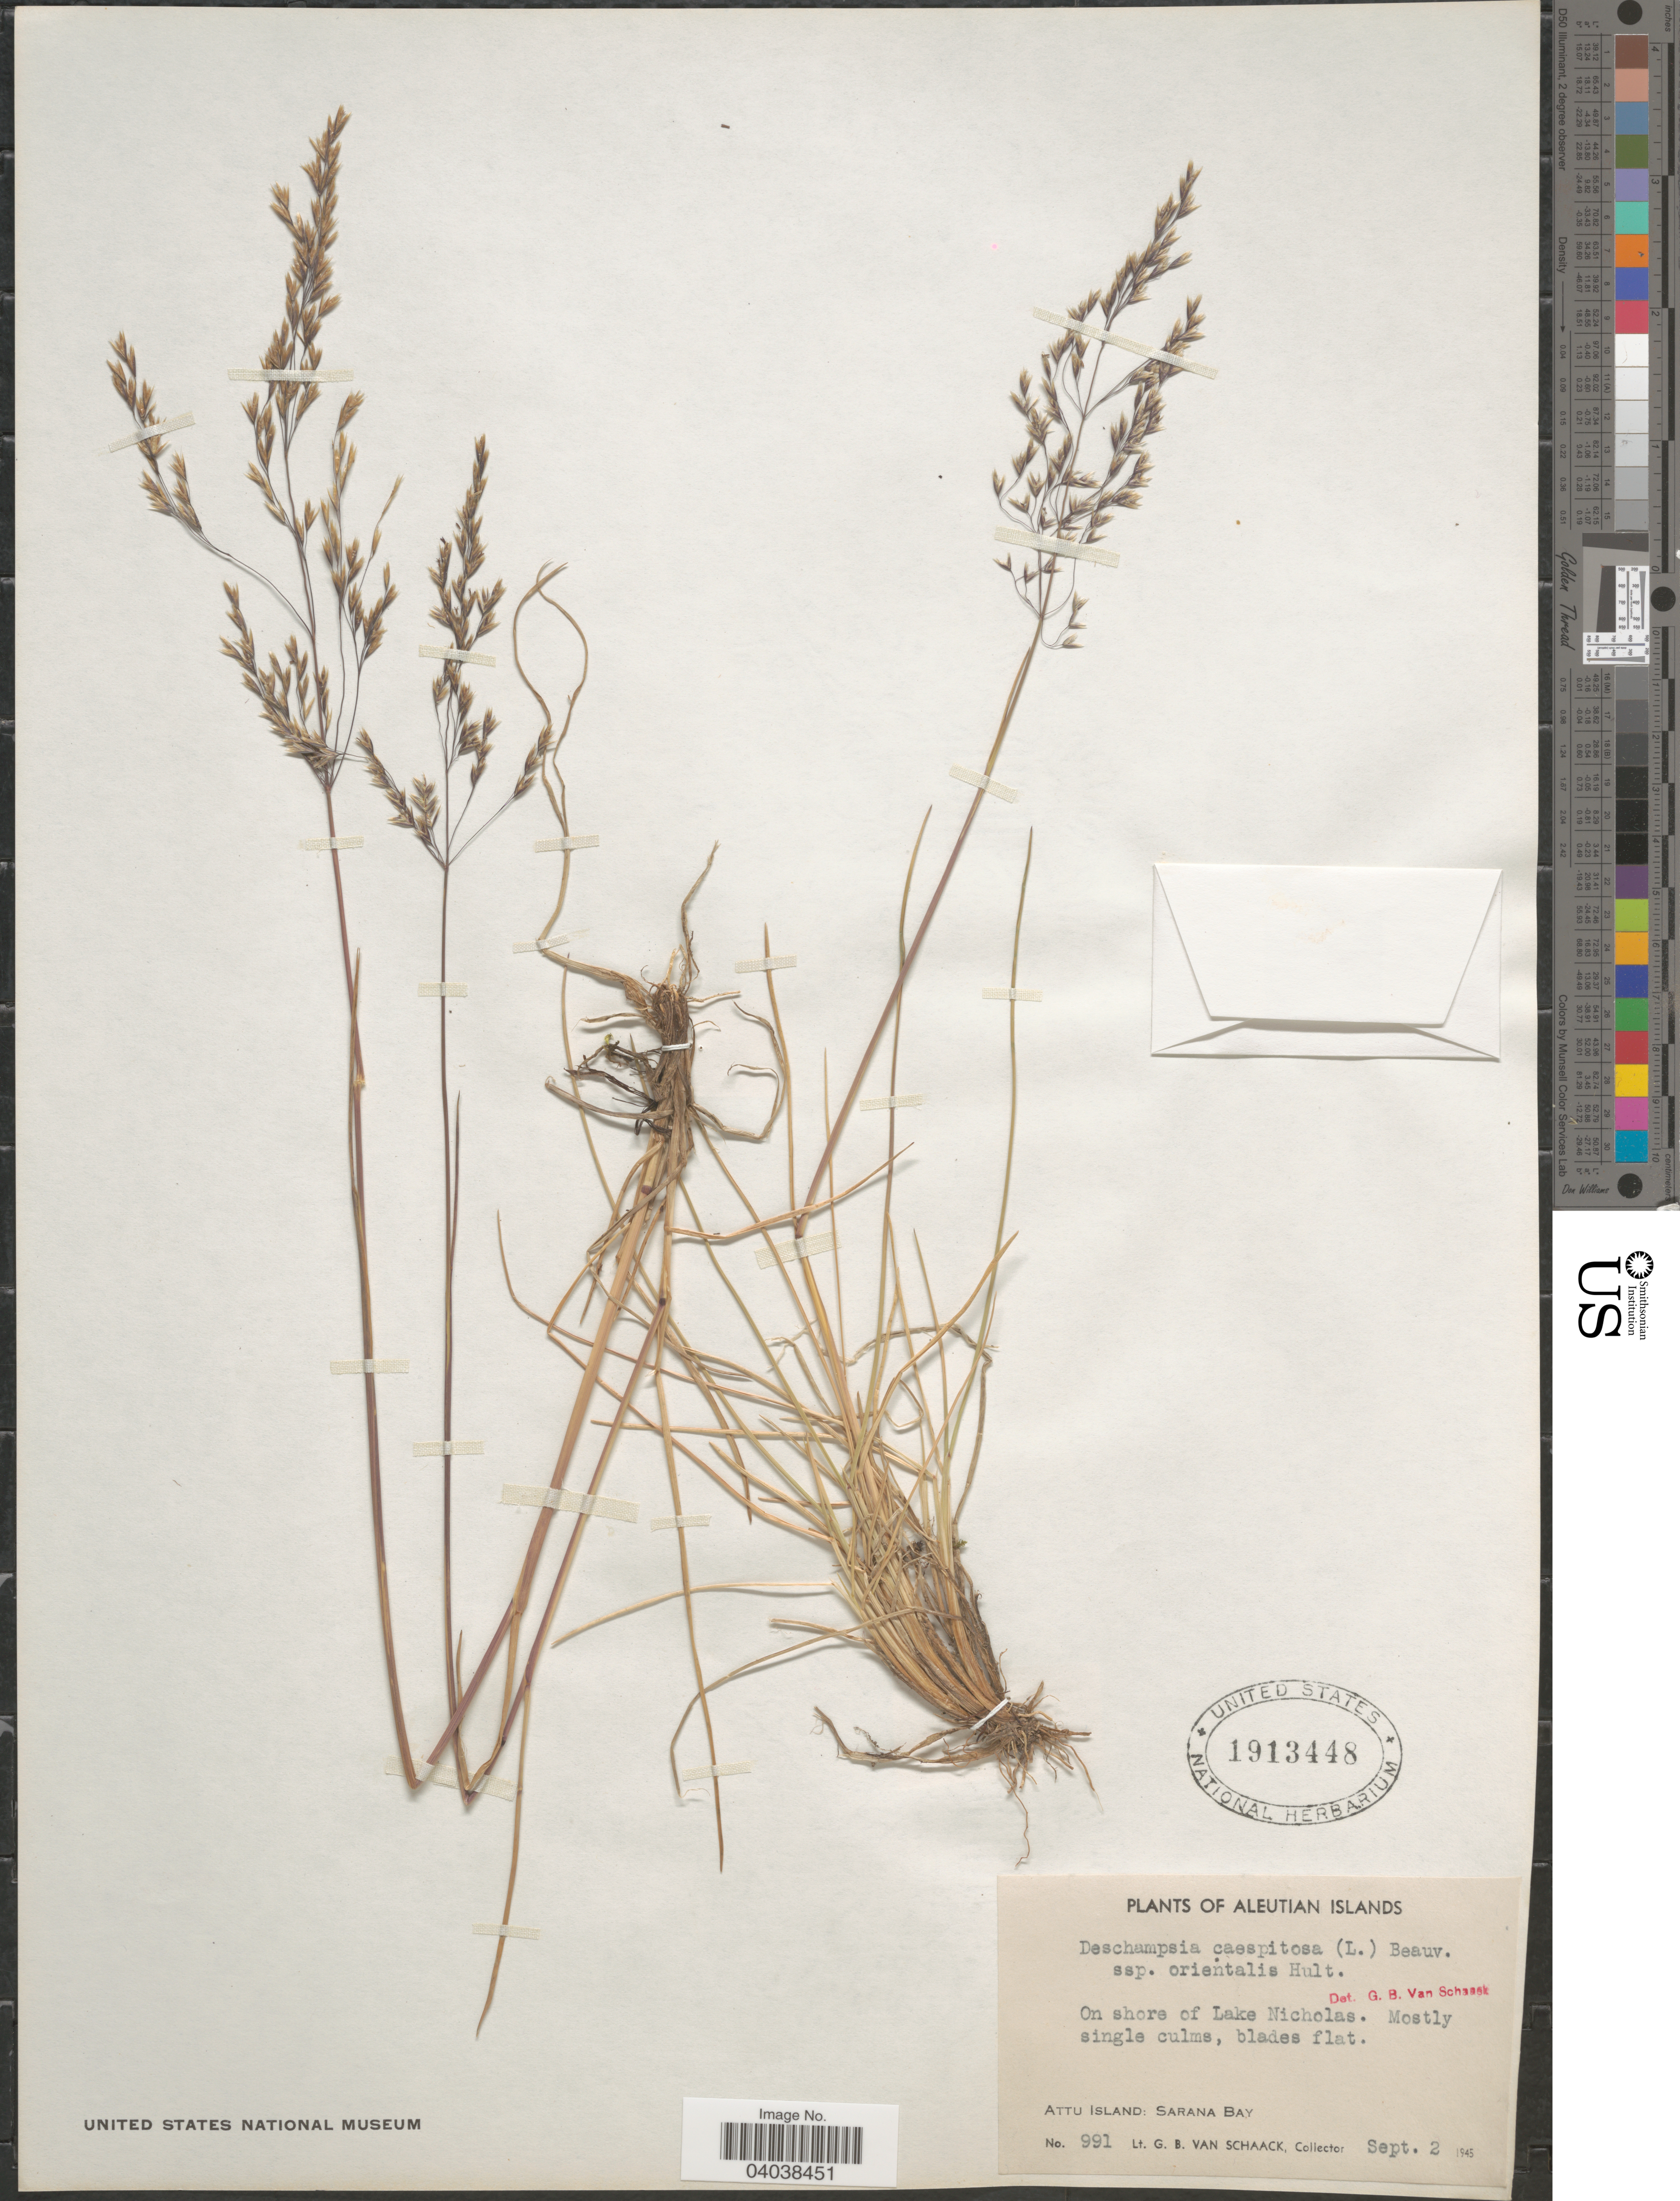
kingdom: Plantae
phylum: Tracheophyta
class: Liliopsida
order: Poales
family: Poaceae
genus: Deschampsia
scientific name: Deschampsia cespitosa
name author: (L.) P. Beauv.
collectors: G. Van Schaack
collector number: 991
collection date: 1945-09-02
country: United States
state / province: Alaska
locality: Aleutian Islands. On shore of lake Nicholas. Attu Island: Sarana Bay.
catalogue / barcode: US 1913448